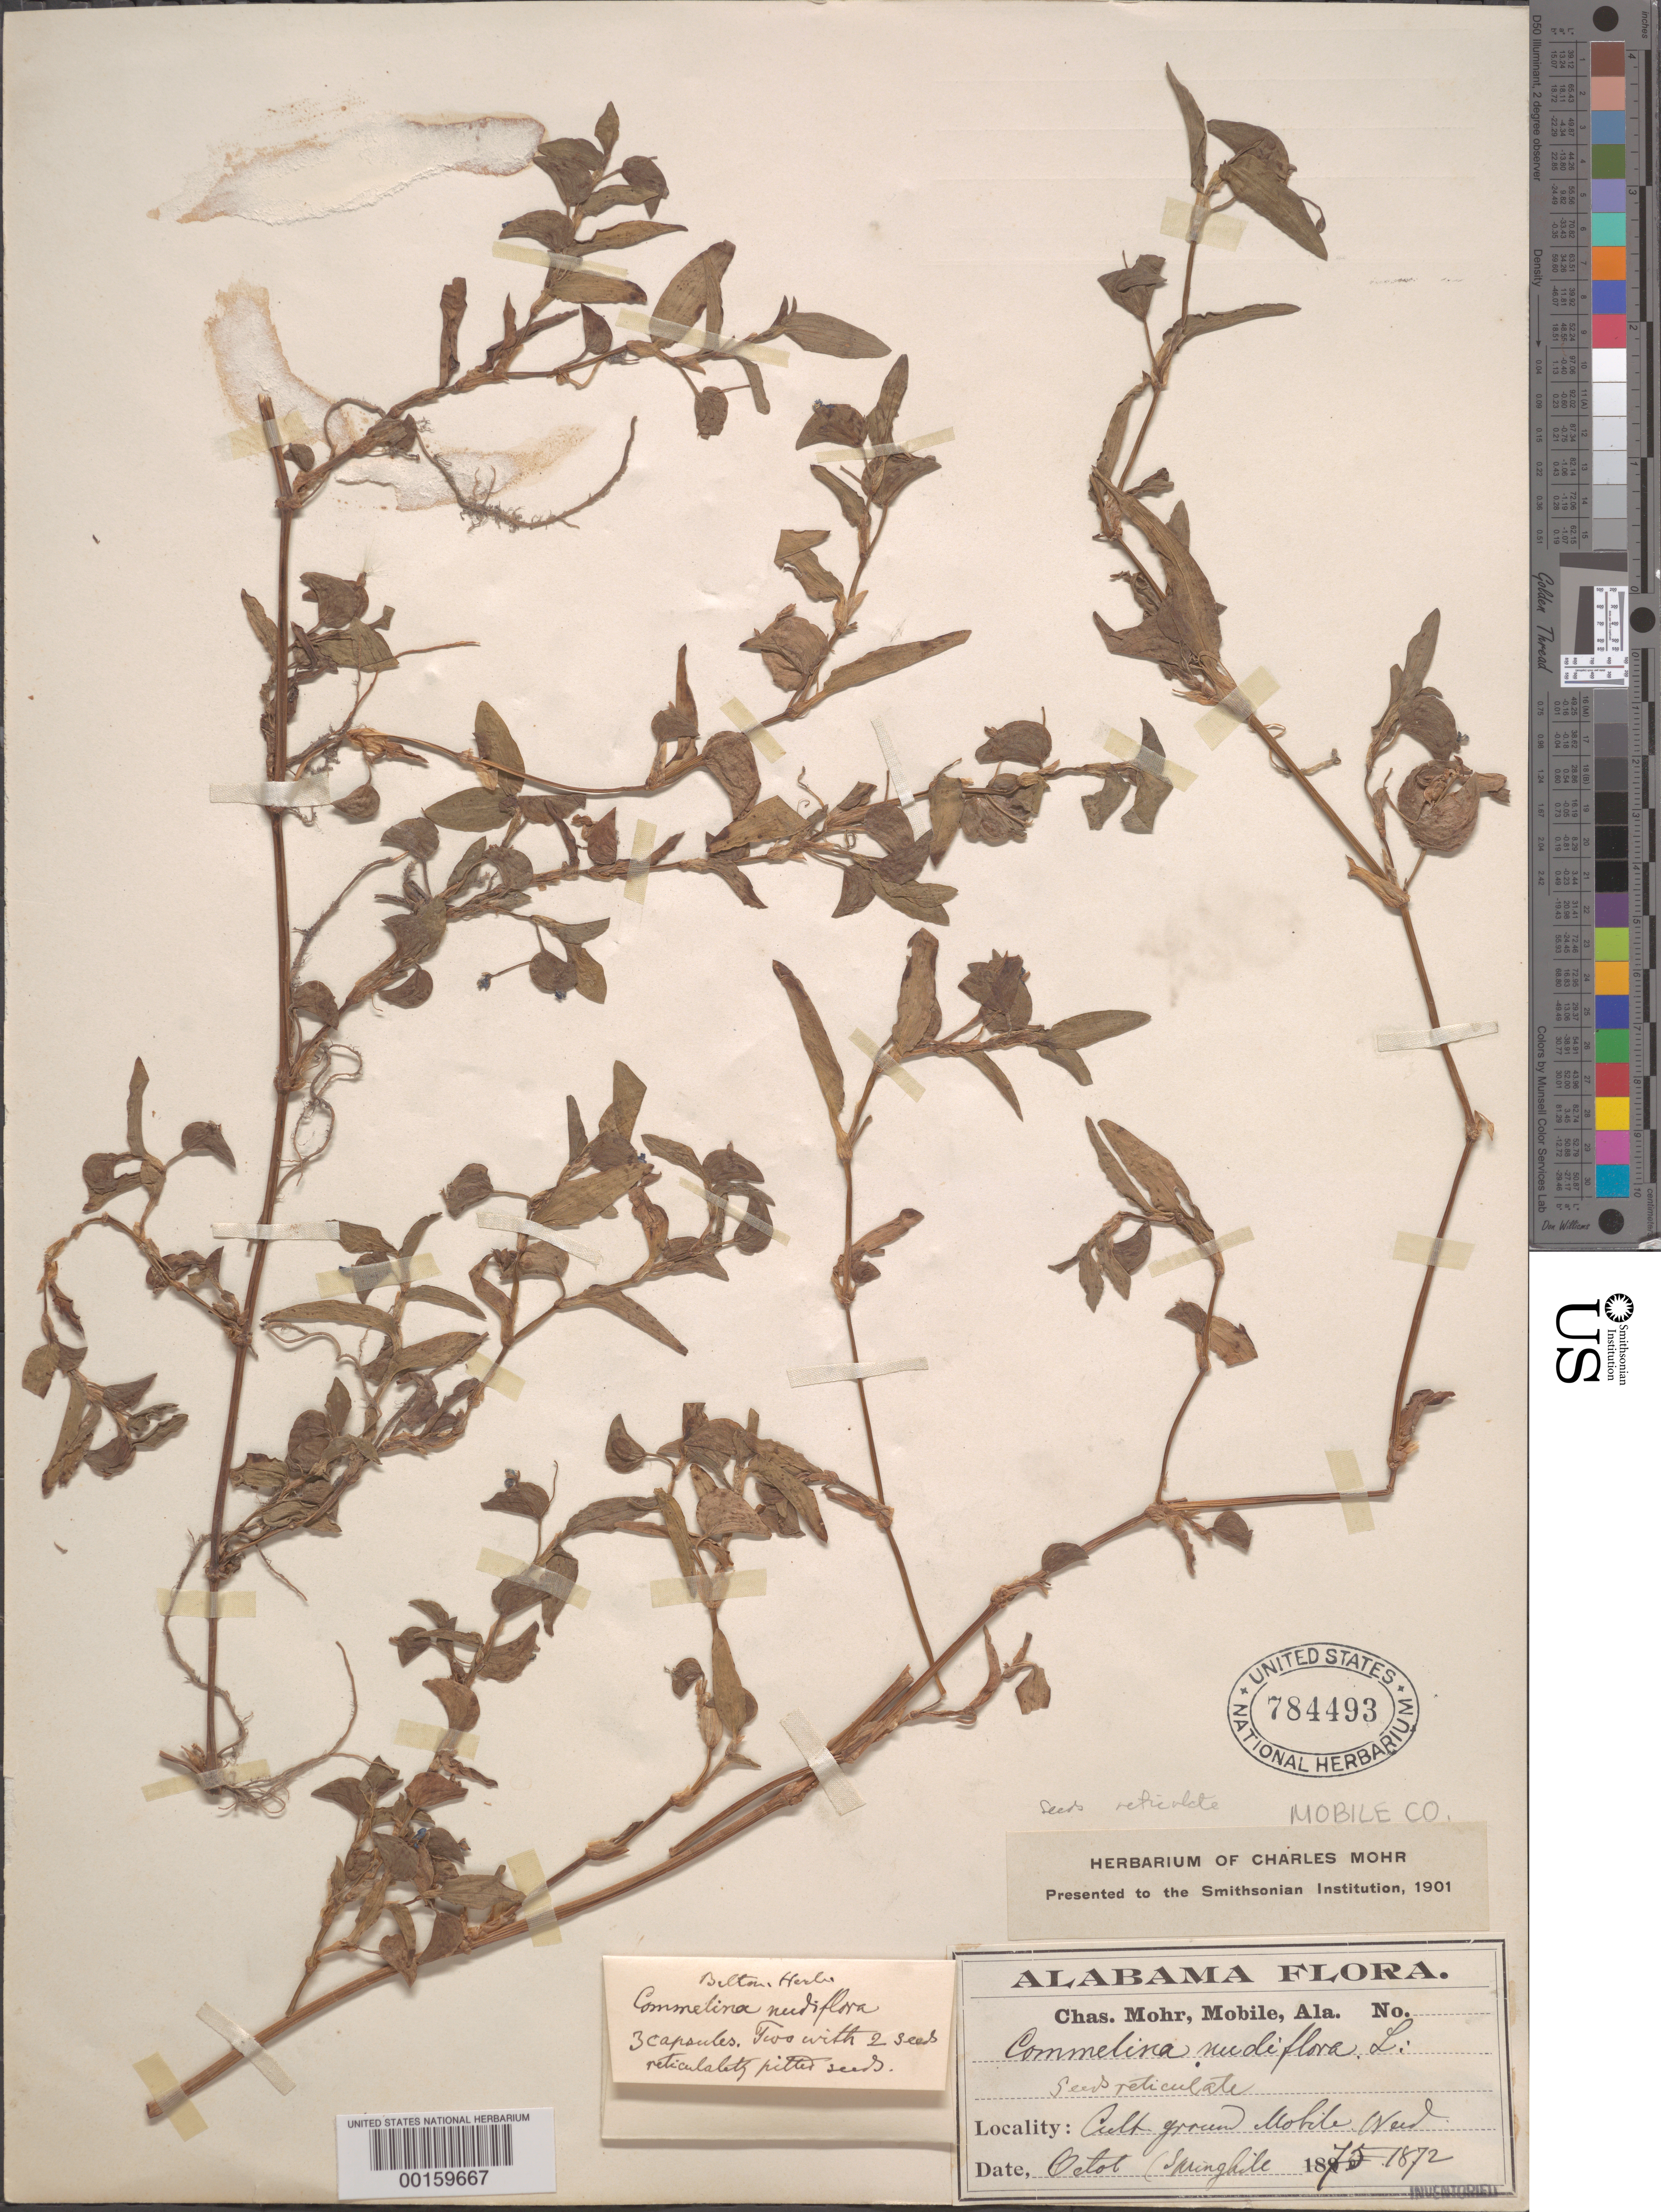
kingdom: Plantae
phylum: Tracheophyta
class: Liliopsida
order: Commelinales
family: Commelinaceae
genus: Commelina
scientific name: Commelina diffusa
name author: Burm. f.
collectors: C. T. Mohr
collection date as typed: Oct 1873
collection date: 1873-10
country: United States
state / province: Alabama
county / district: Mobile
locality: Mobile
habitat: Cultivated ground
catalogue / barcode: US 784493